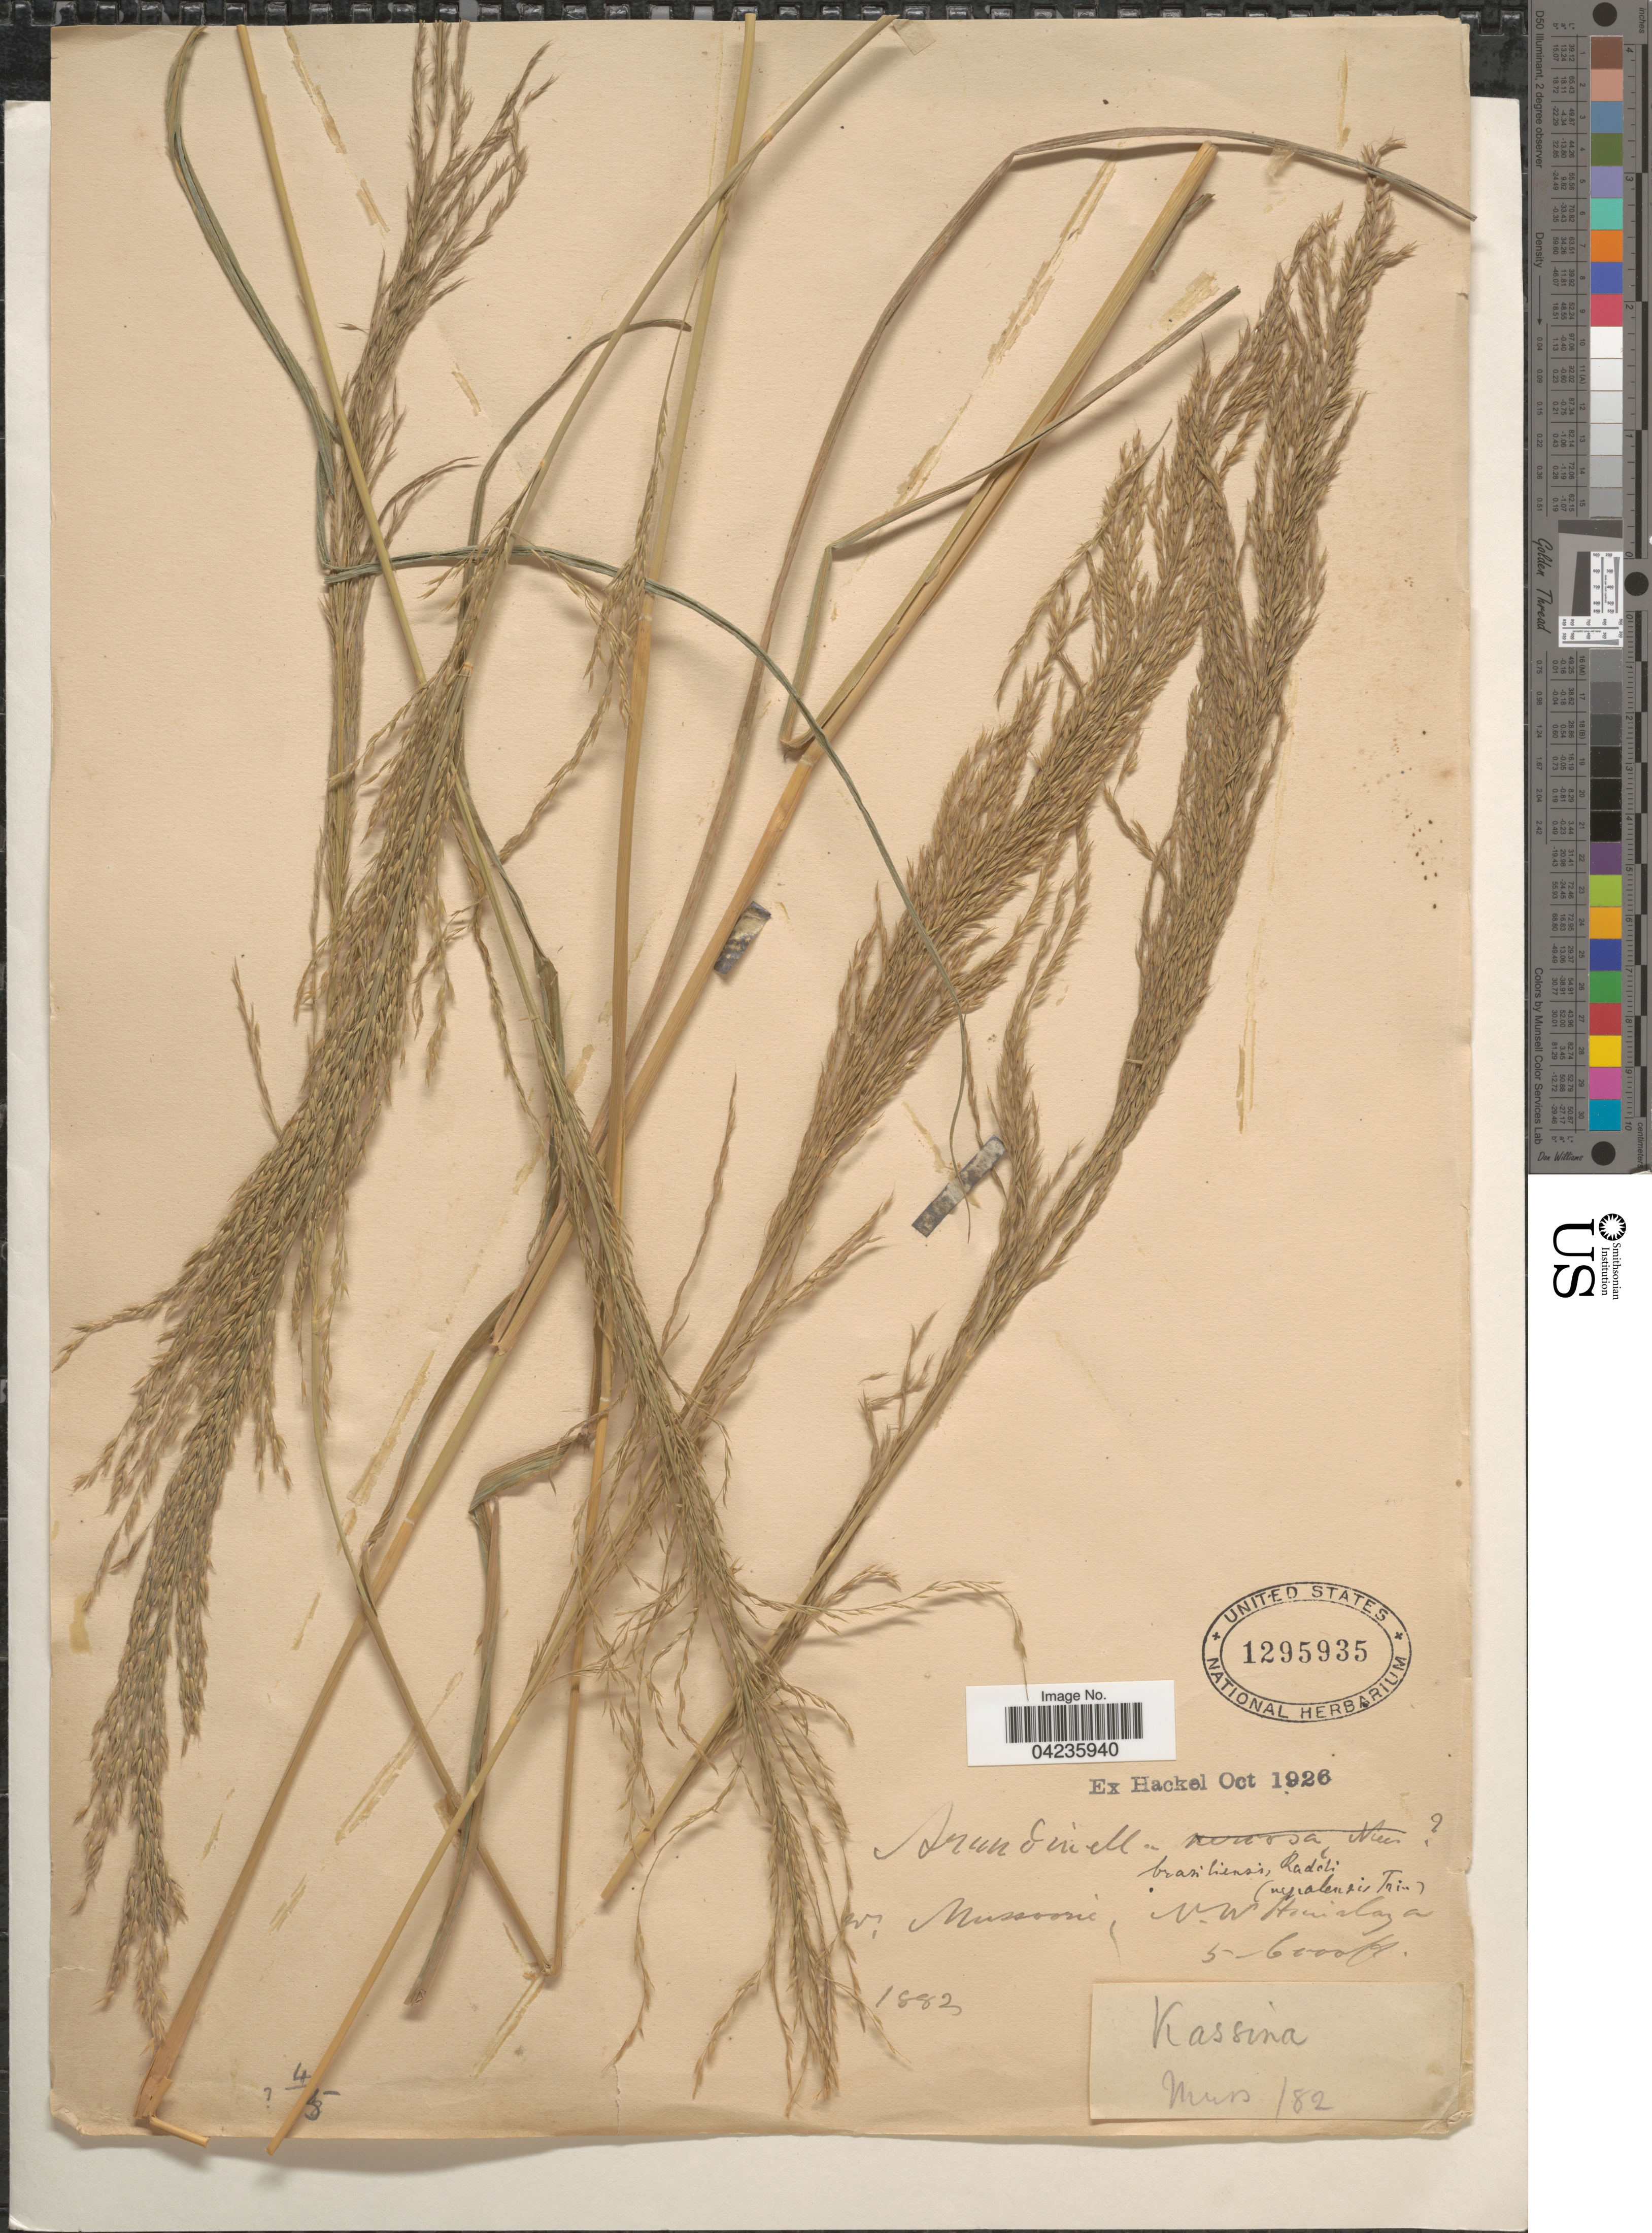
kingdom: Plantae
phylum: Tracheophyta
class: Liliopsida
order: Poales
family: Poaceae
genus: Arundinella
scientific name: Arundinella nepalensis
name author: Trin.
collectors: Kassina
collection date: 1882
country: India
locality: W. Mussoorie, N.W. Himalaya.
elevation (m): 1524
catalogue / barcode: US 1295935